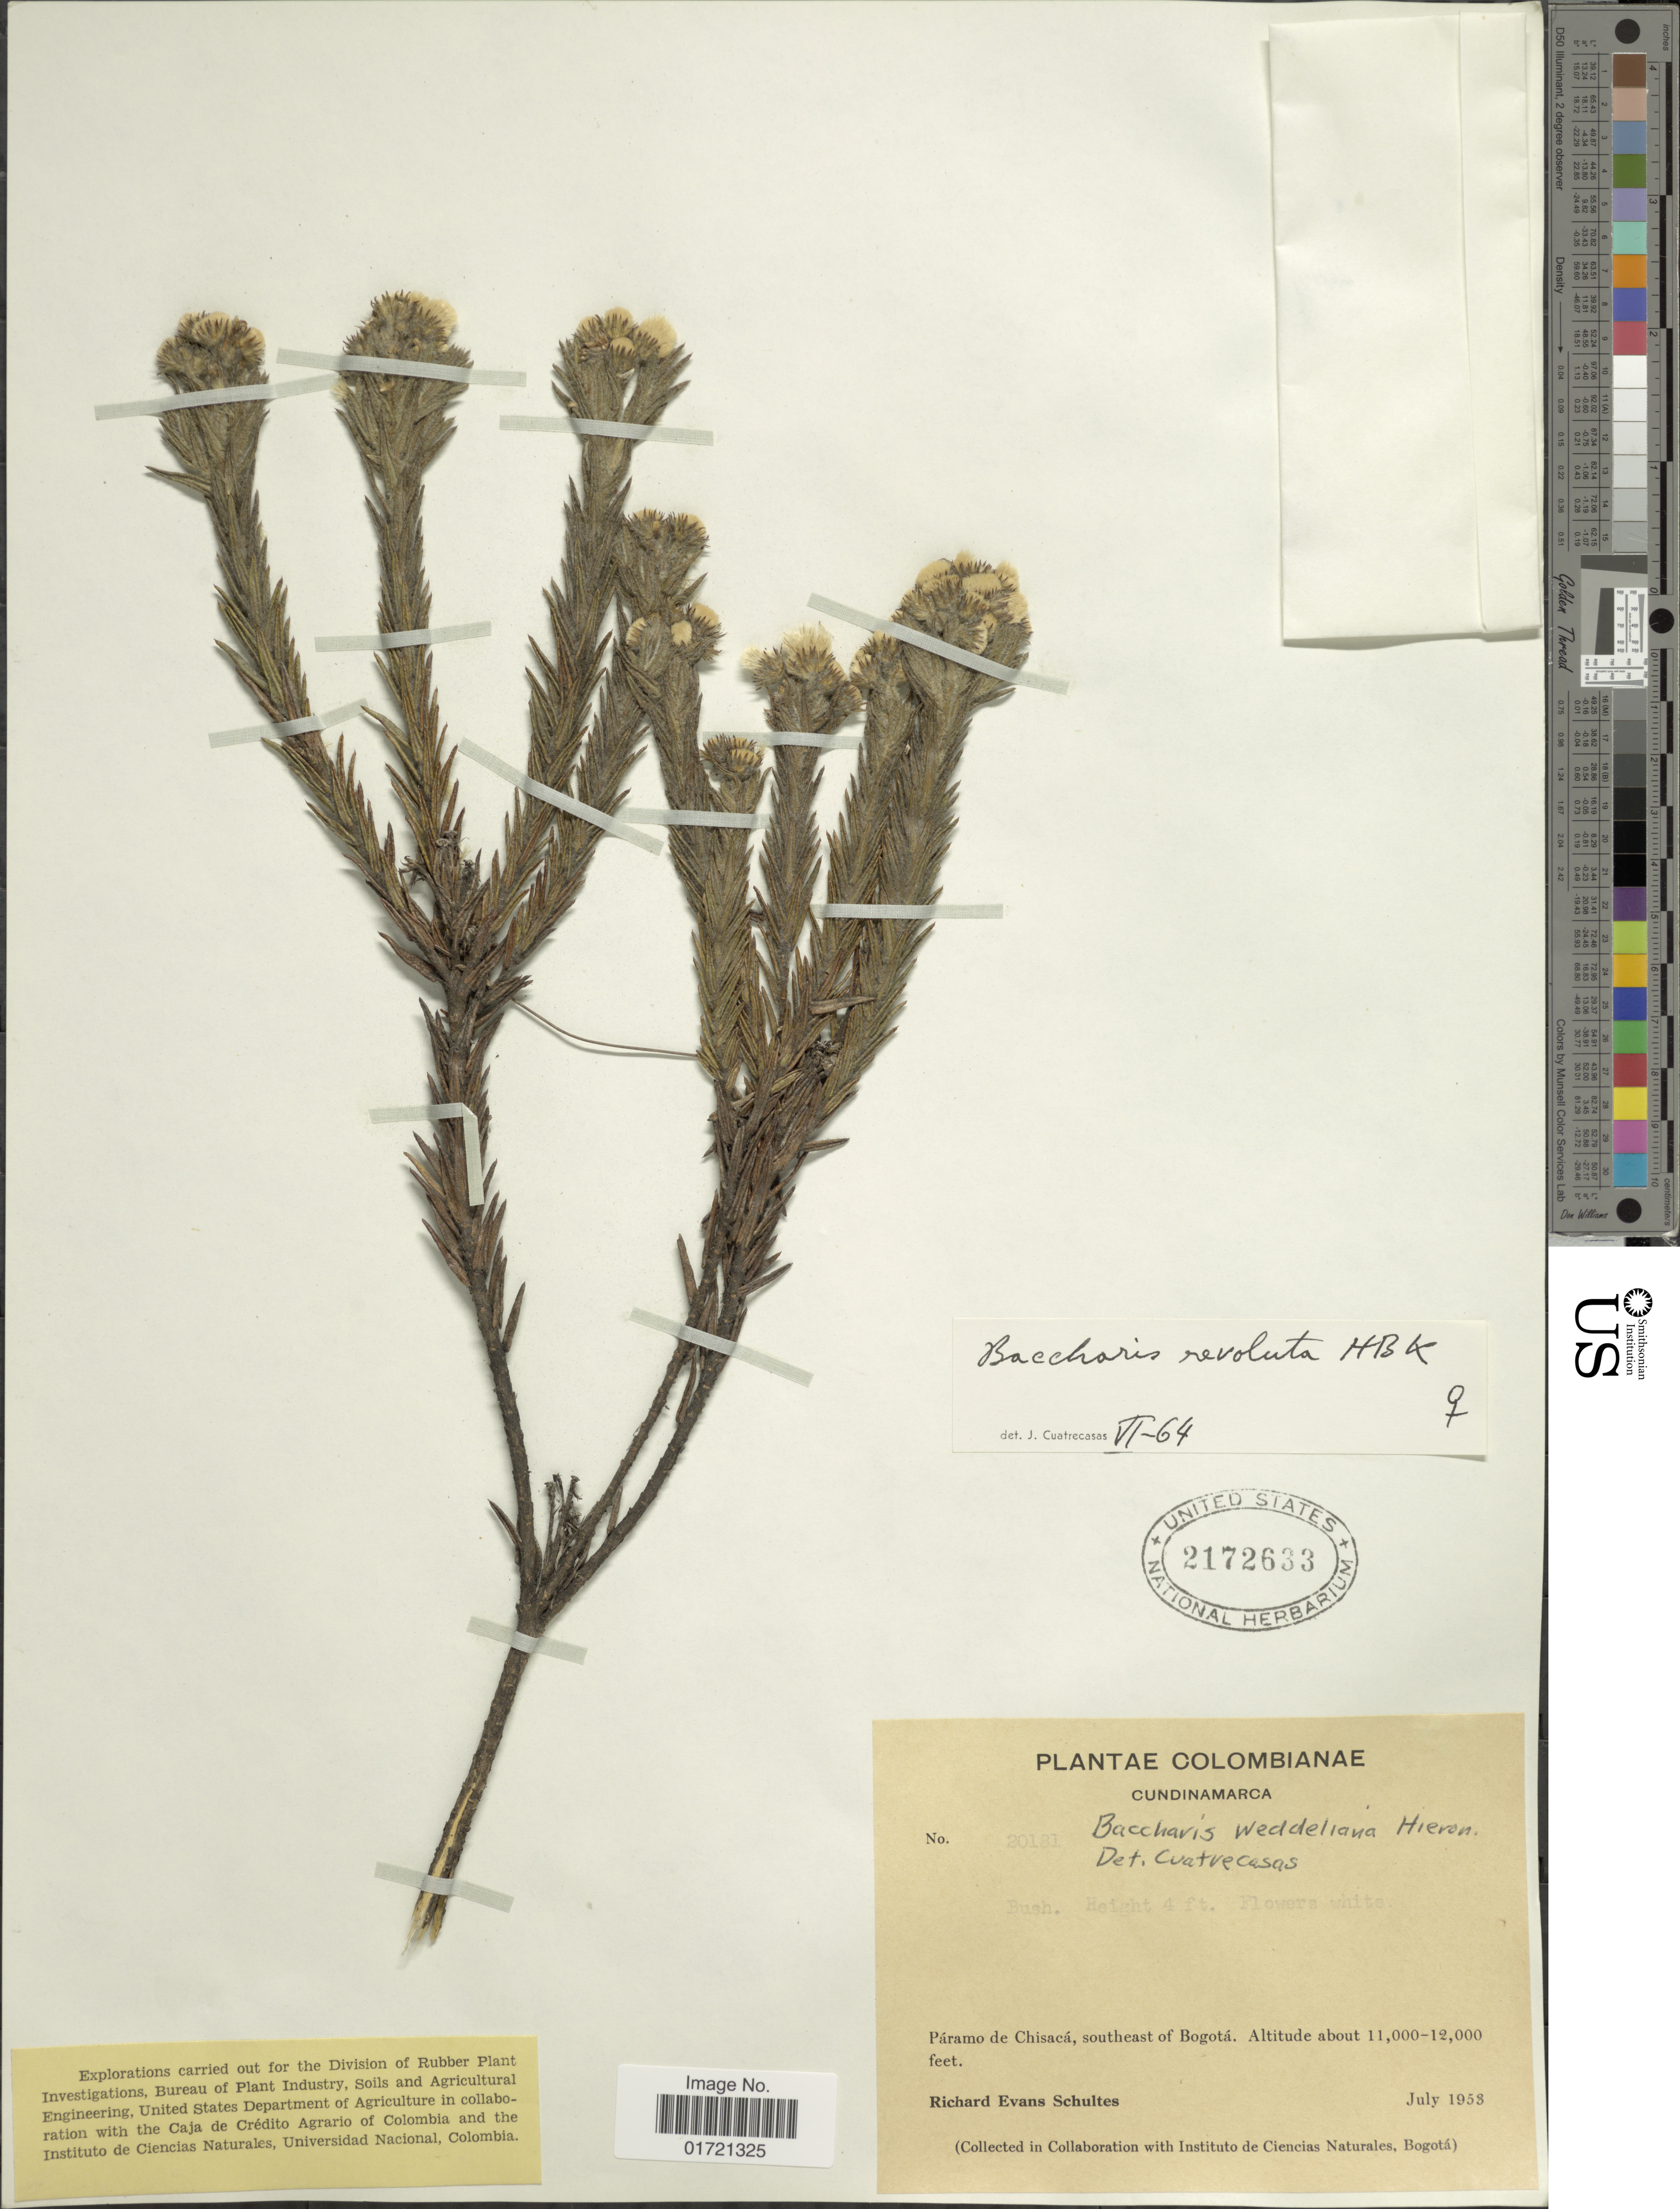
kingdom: Plantae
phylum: Tracheophyta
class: Magnoliopsida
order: Asterales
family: Asteraceae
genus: Baccharis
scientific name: Baccharis revoluta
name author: Kunth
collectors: R. E. Schultes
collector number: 20181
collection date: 1953-07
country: Colombia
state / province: Cundinamarca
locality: Páramo de Chisacá, southeast of Bogotá.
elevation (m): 3353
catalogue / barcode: US 2172633